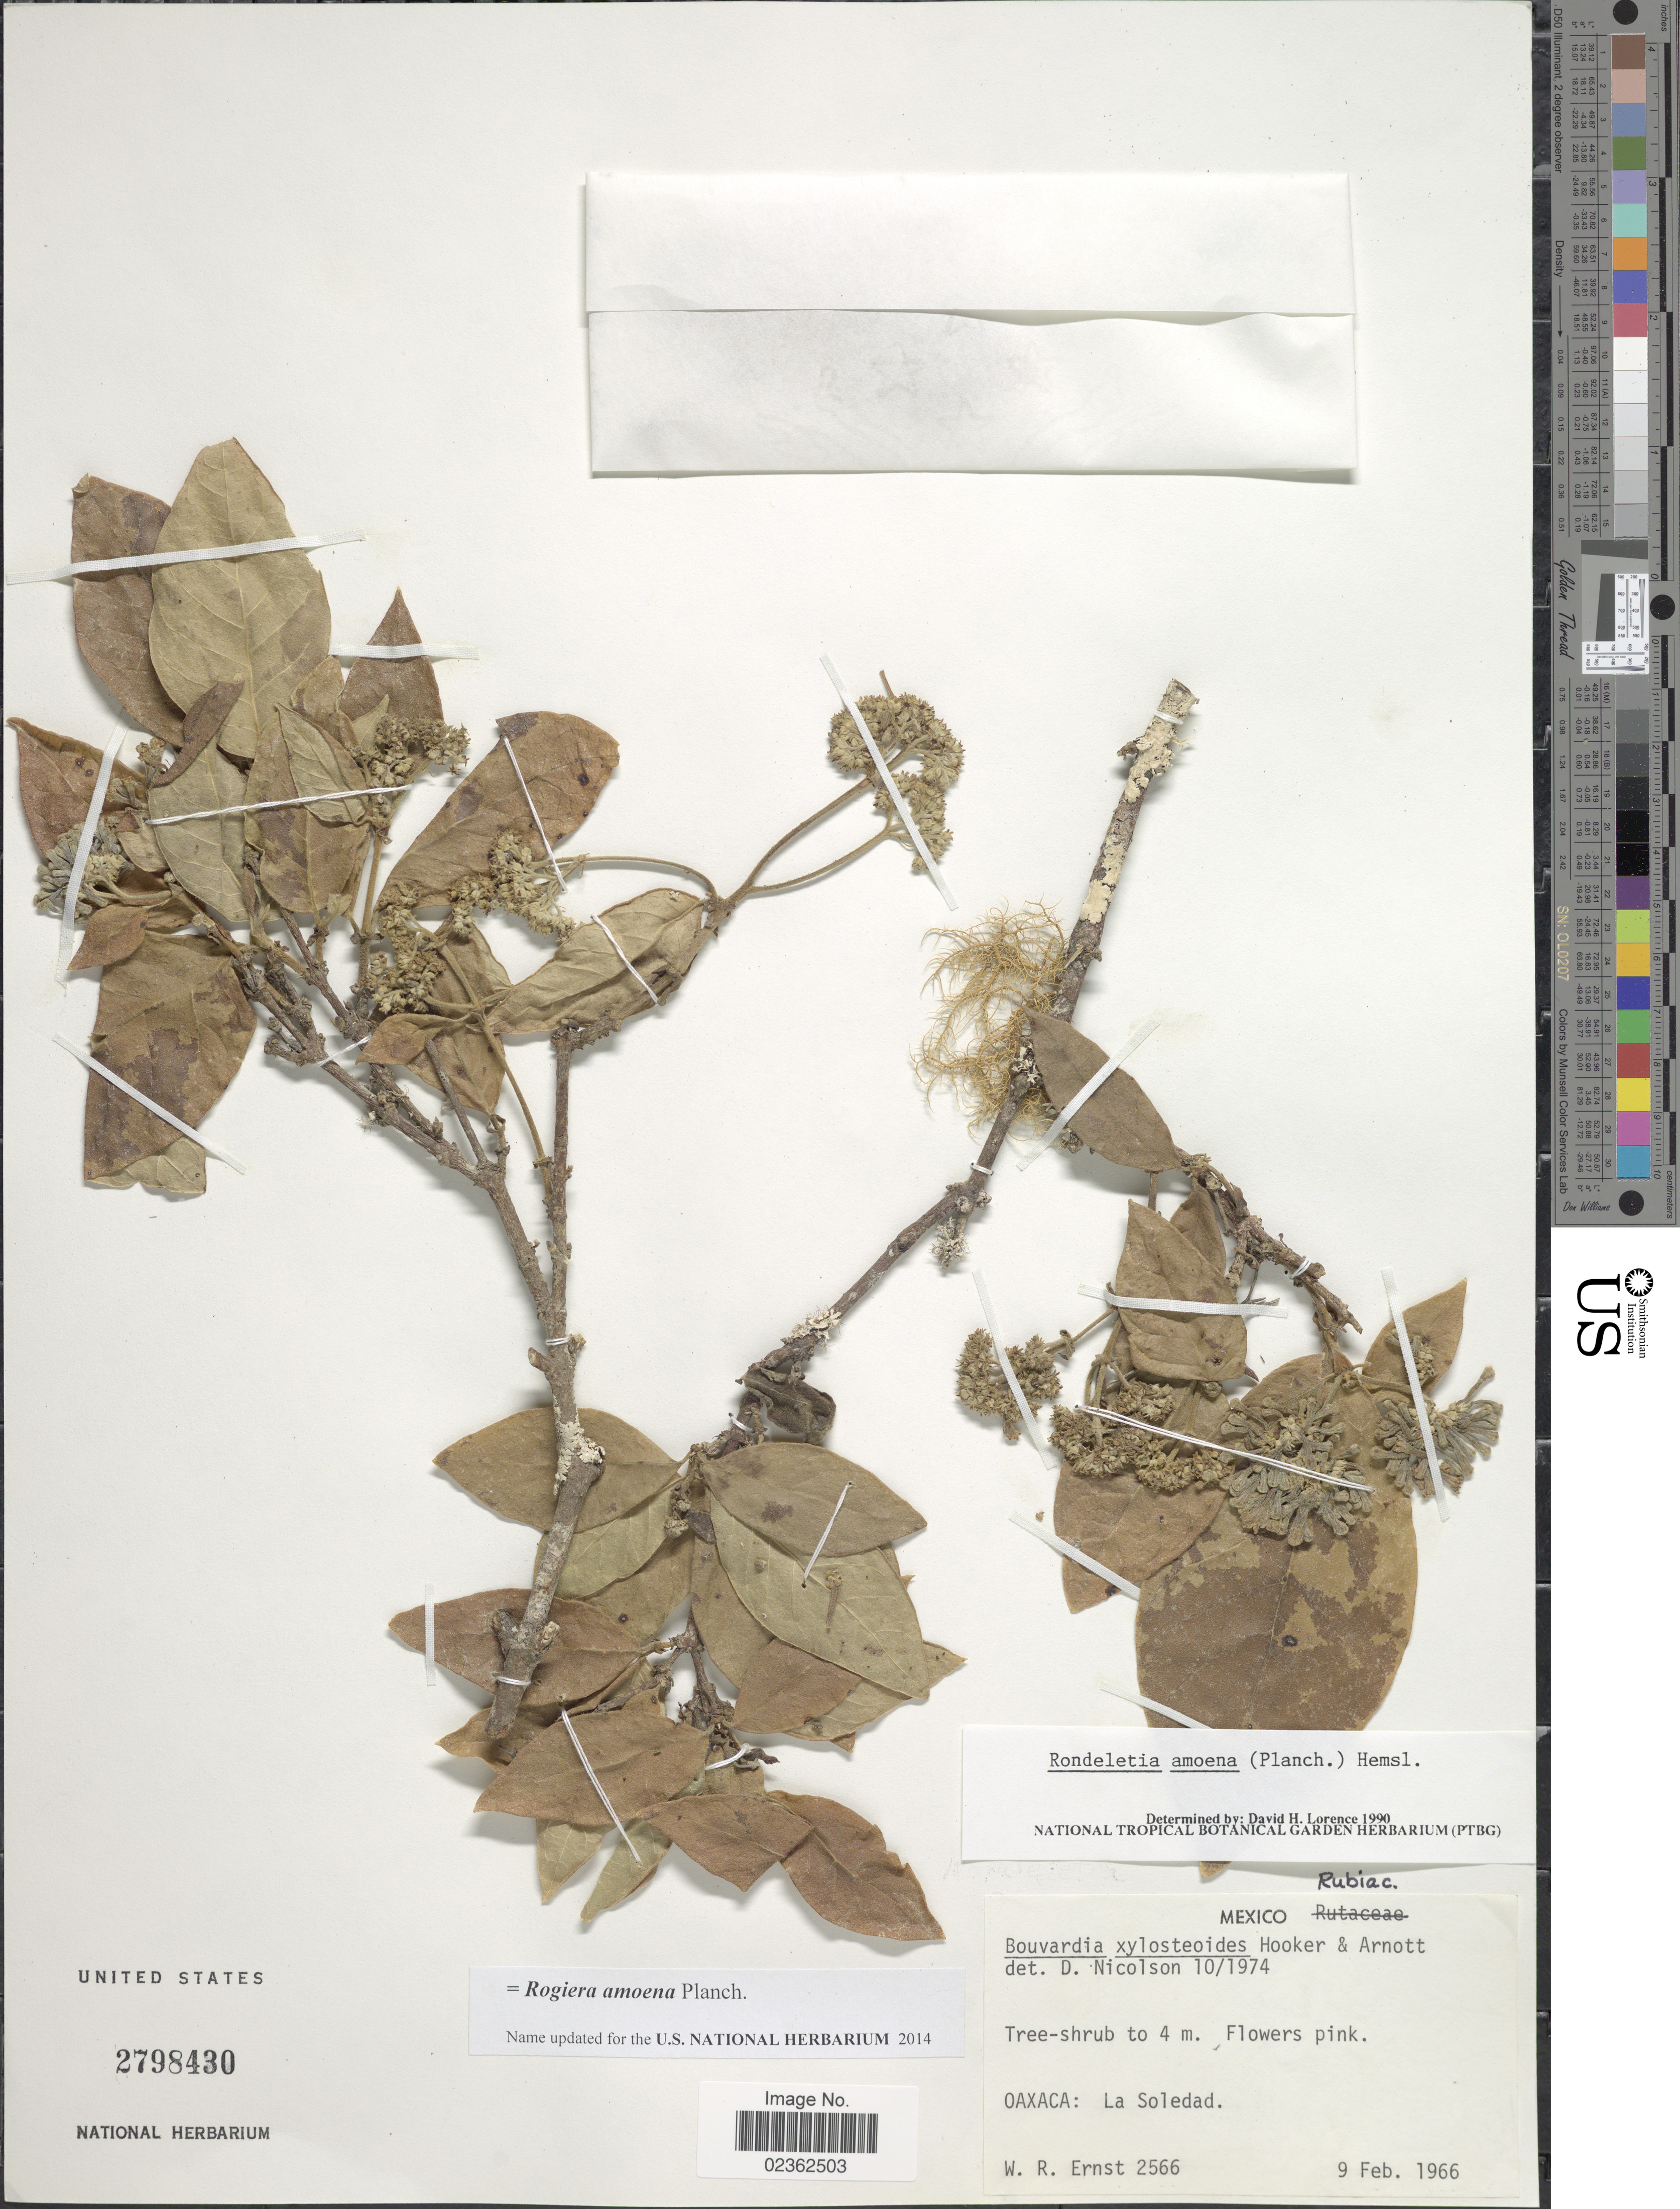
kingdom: Plantae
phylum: Tracheophyta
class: Magnoliopsida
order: Gentianales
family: Rubiaceae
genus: Rogiera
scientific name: Rogiera amoena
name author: Planch.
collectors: W. R. Ernst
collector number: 2566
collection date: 1966-02-09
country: Mexico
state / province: Oaxaca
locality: La Soledad.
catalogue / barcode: US 2798430